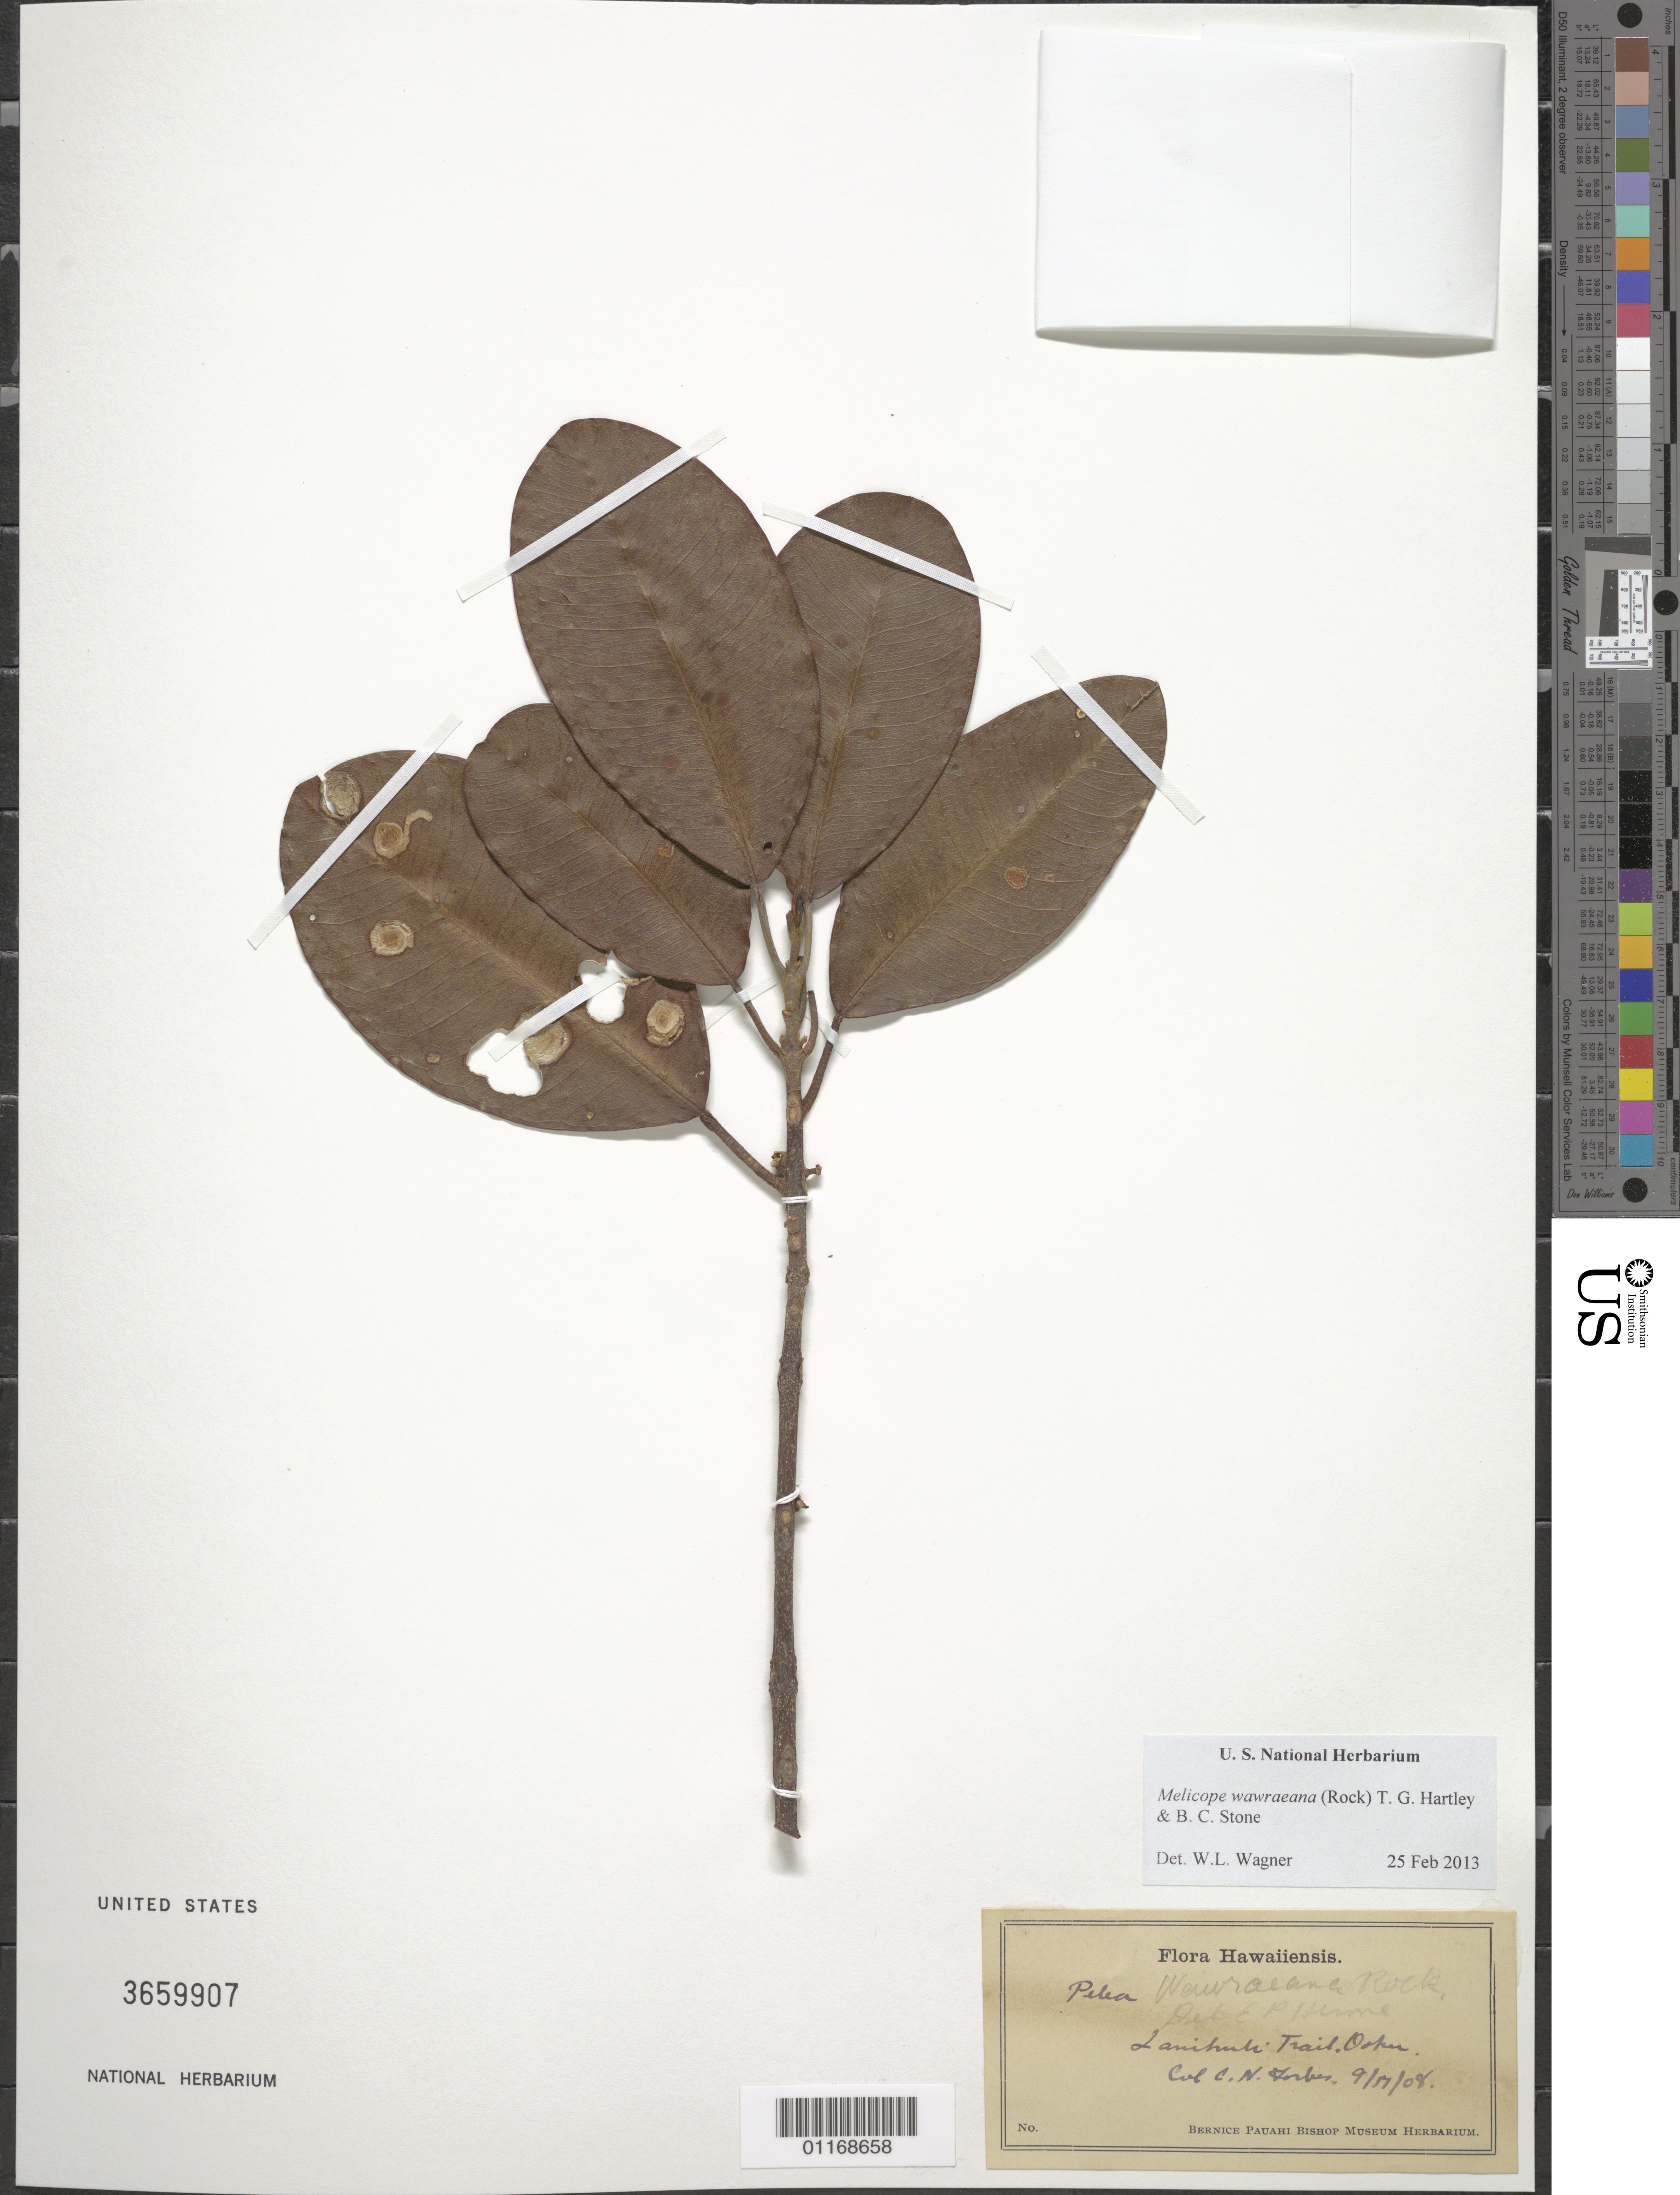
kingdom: Plantae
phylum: Tracheophyta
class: Magnoliopsida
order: Sapindales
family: Rutaceae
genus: Melicope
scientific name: Melicope wawraeana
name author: (H. Lév.) T.G. Hartley & B.C. Stone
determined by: Wagner, W. L., (BOT), Smithsonian Institution - National Museum of Natural History (UNITED STATES)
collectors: C. N. Forbes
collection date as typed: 17 Sep 1908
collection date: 1908-09-17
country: United States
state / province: Hawaii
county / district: Honolulu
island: Oahu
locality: Lanihuli Trail.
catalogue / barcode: US 3659907